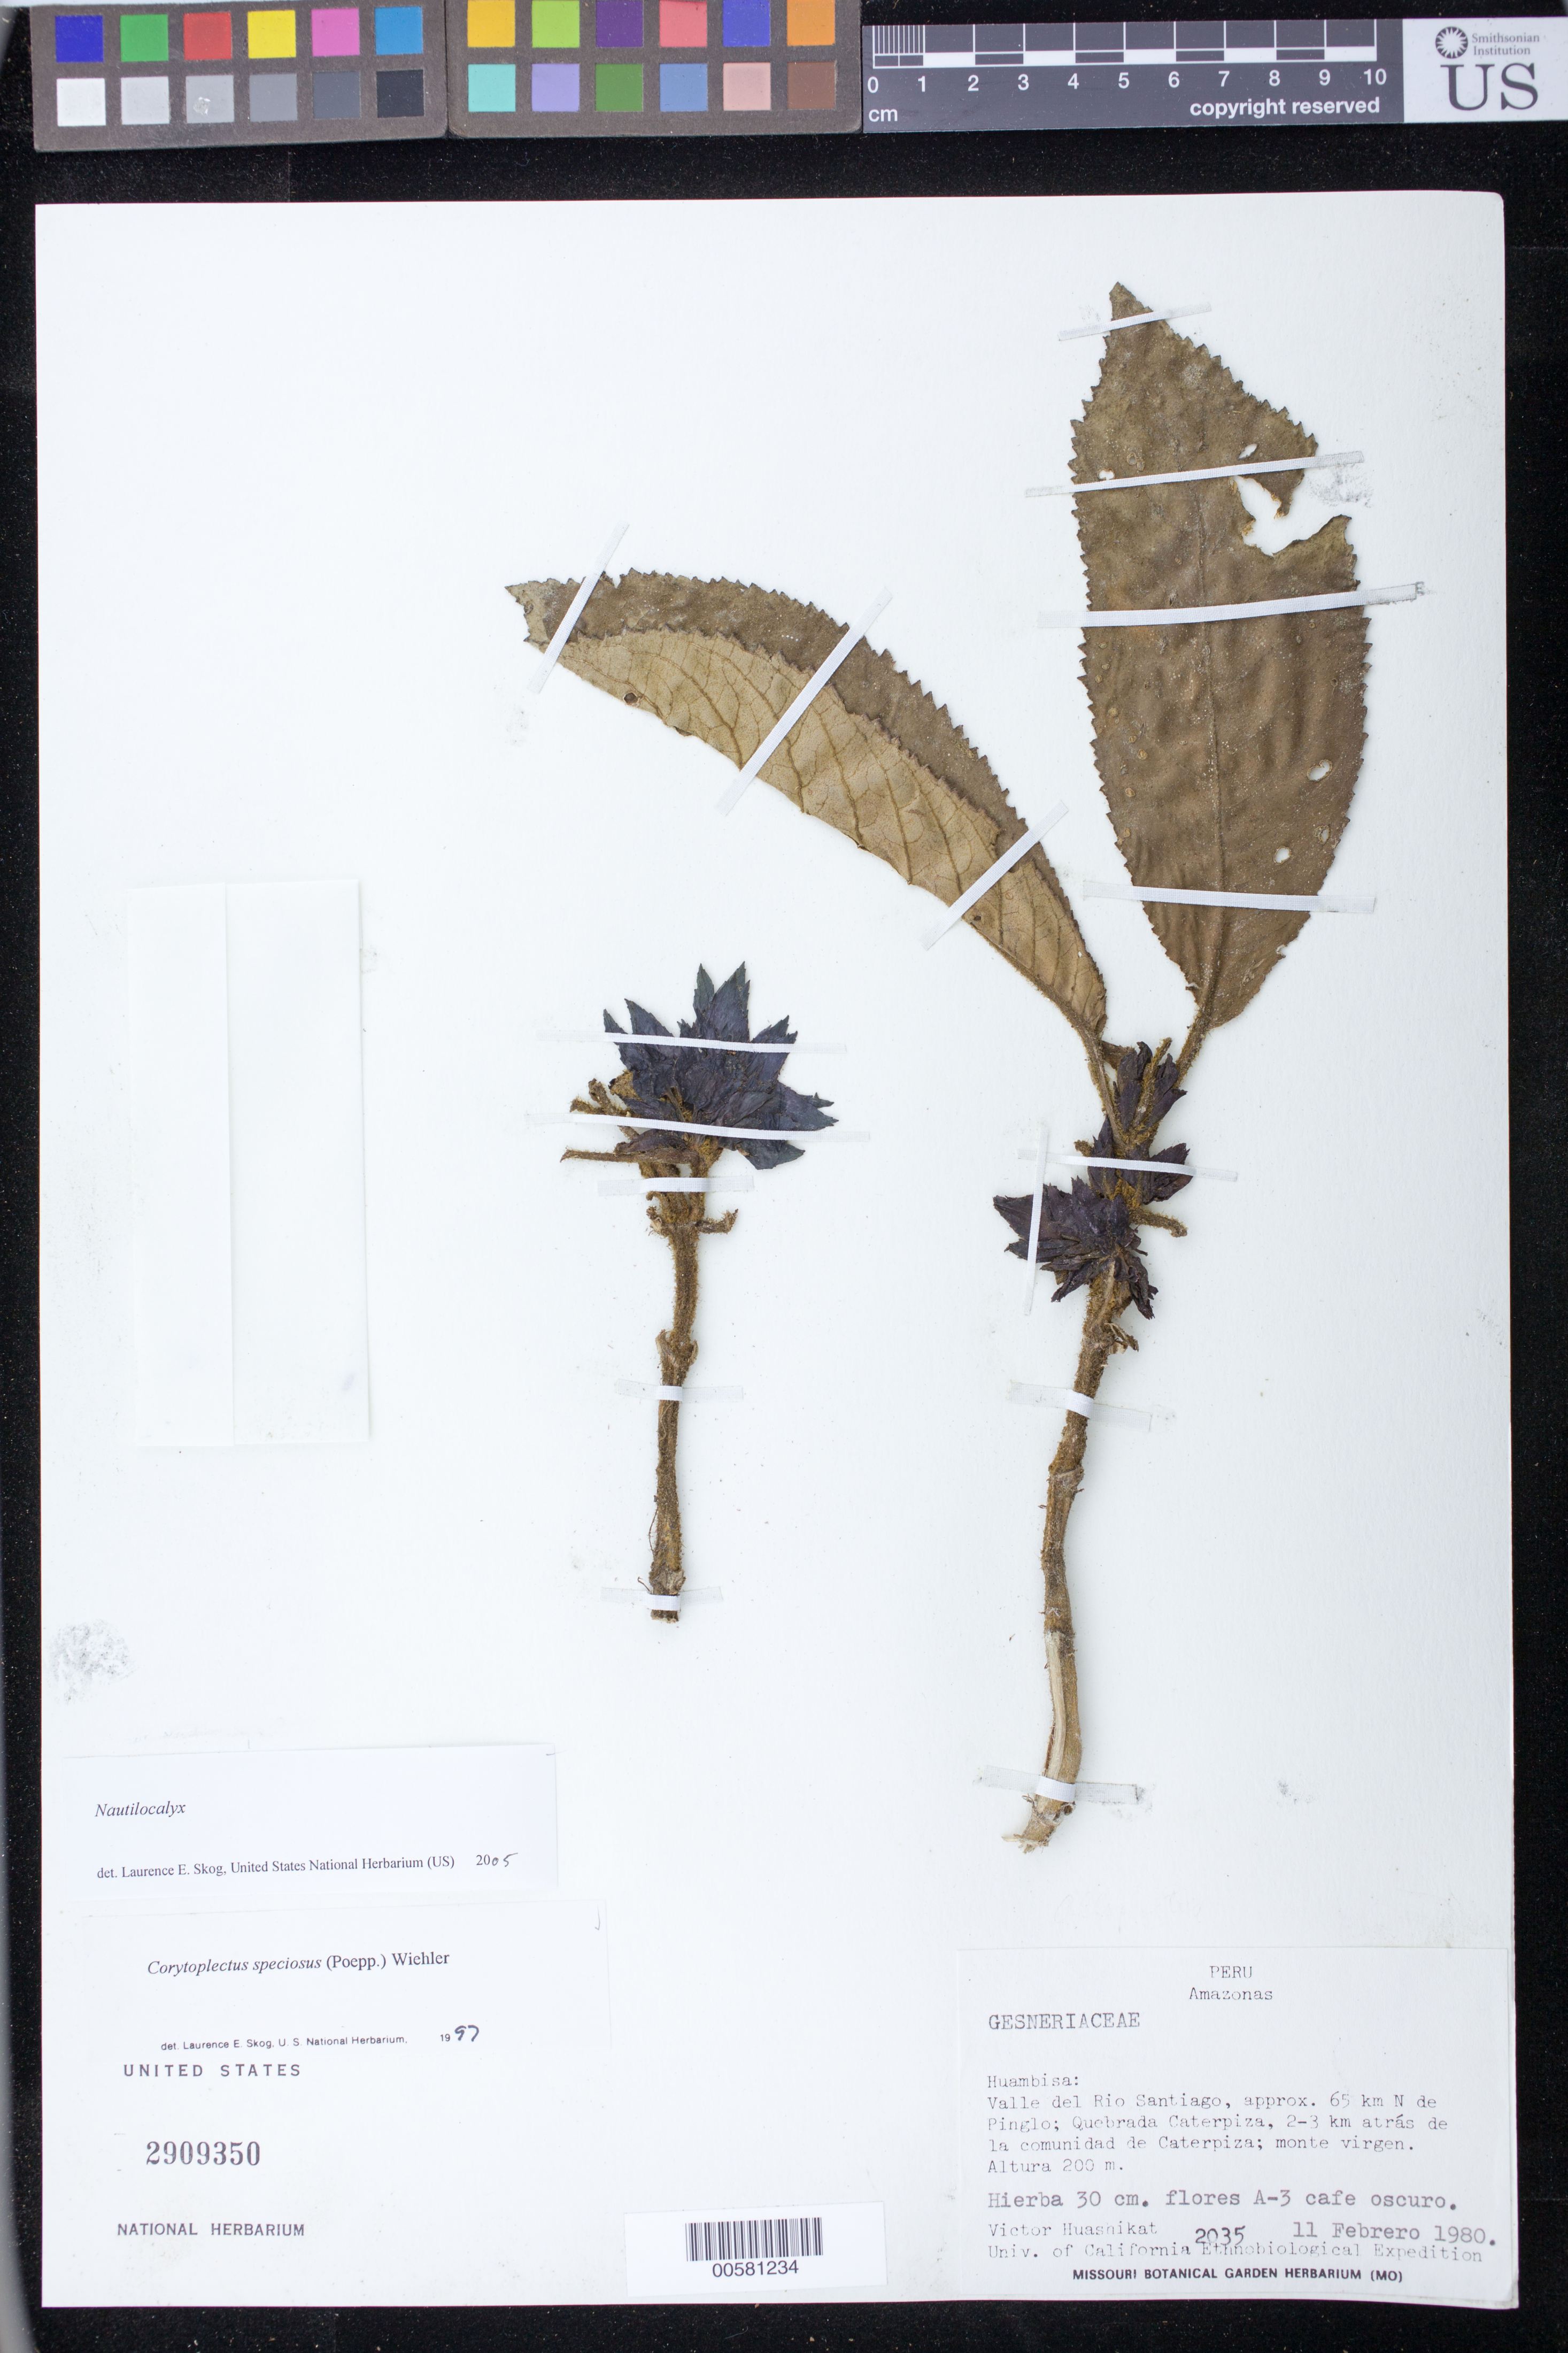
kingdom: Plantae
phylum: Tracheophyta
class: Magnoliopsida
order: Lamiales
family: Gesneriaceae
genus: Nautilocalyx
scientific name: Nautilocalyx sp.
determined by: Skog, Laurence E.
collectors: V. Huashikat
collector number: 2035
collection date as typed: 11 Feb 1980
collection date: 1980-02-11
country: Peru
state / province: Amazonas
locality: Huasmbisa: Valle del Rio Santiago, approx. 65 km N de Pinglo; Quebrada Caterpiza, 2-3 km atrás de la comunidad de Caterpiza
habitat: Monte virgen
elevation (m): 200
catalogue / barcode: US 2909350